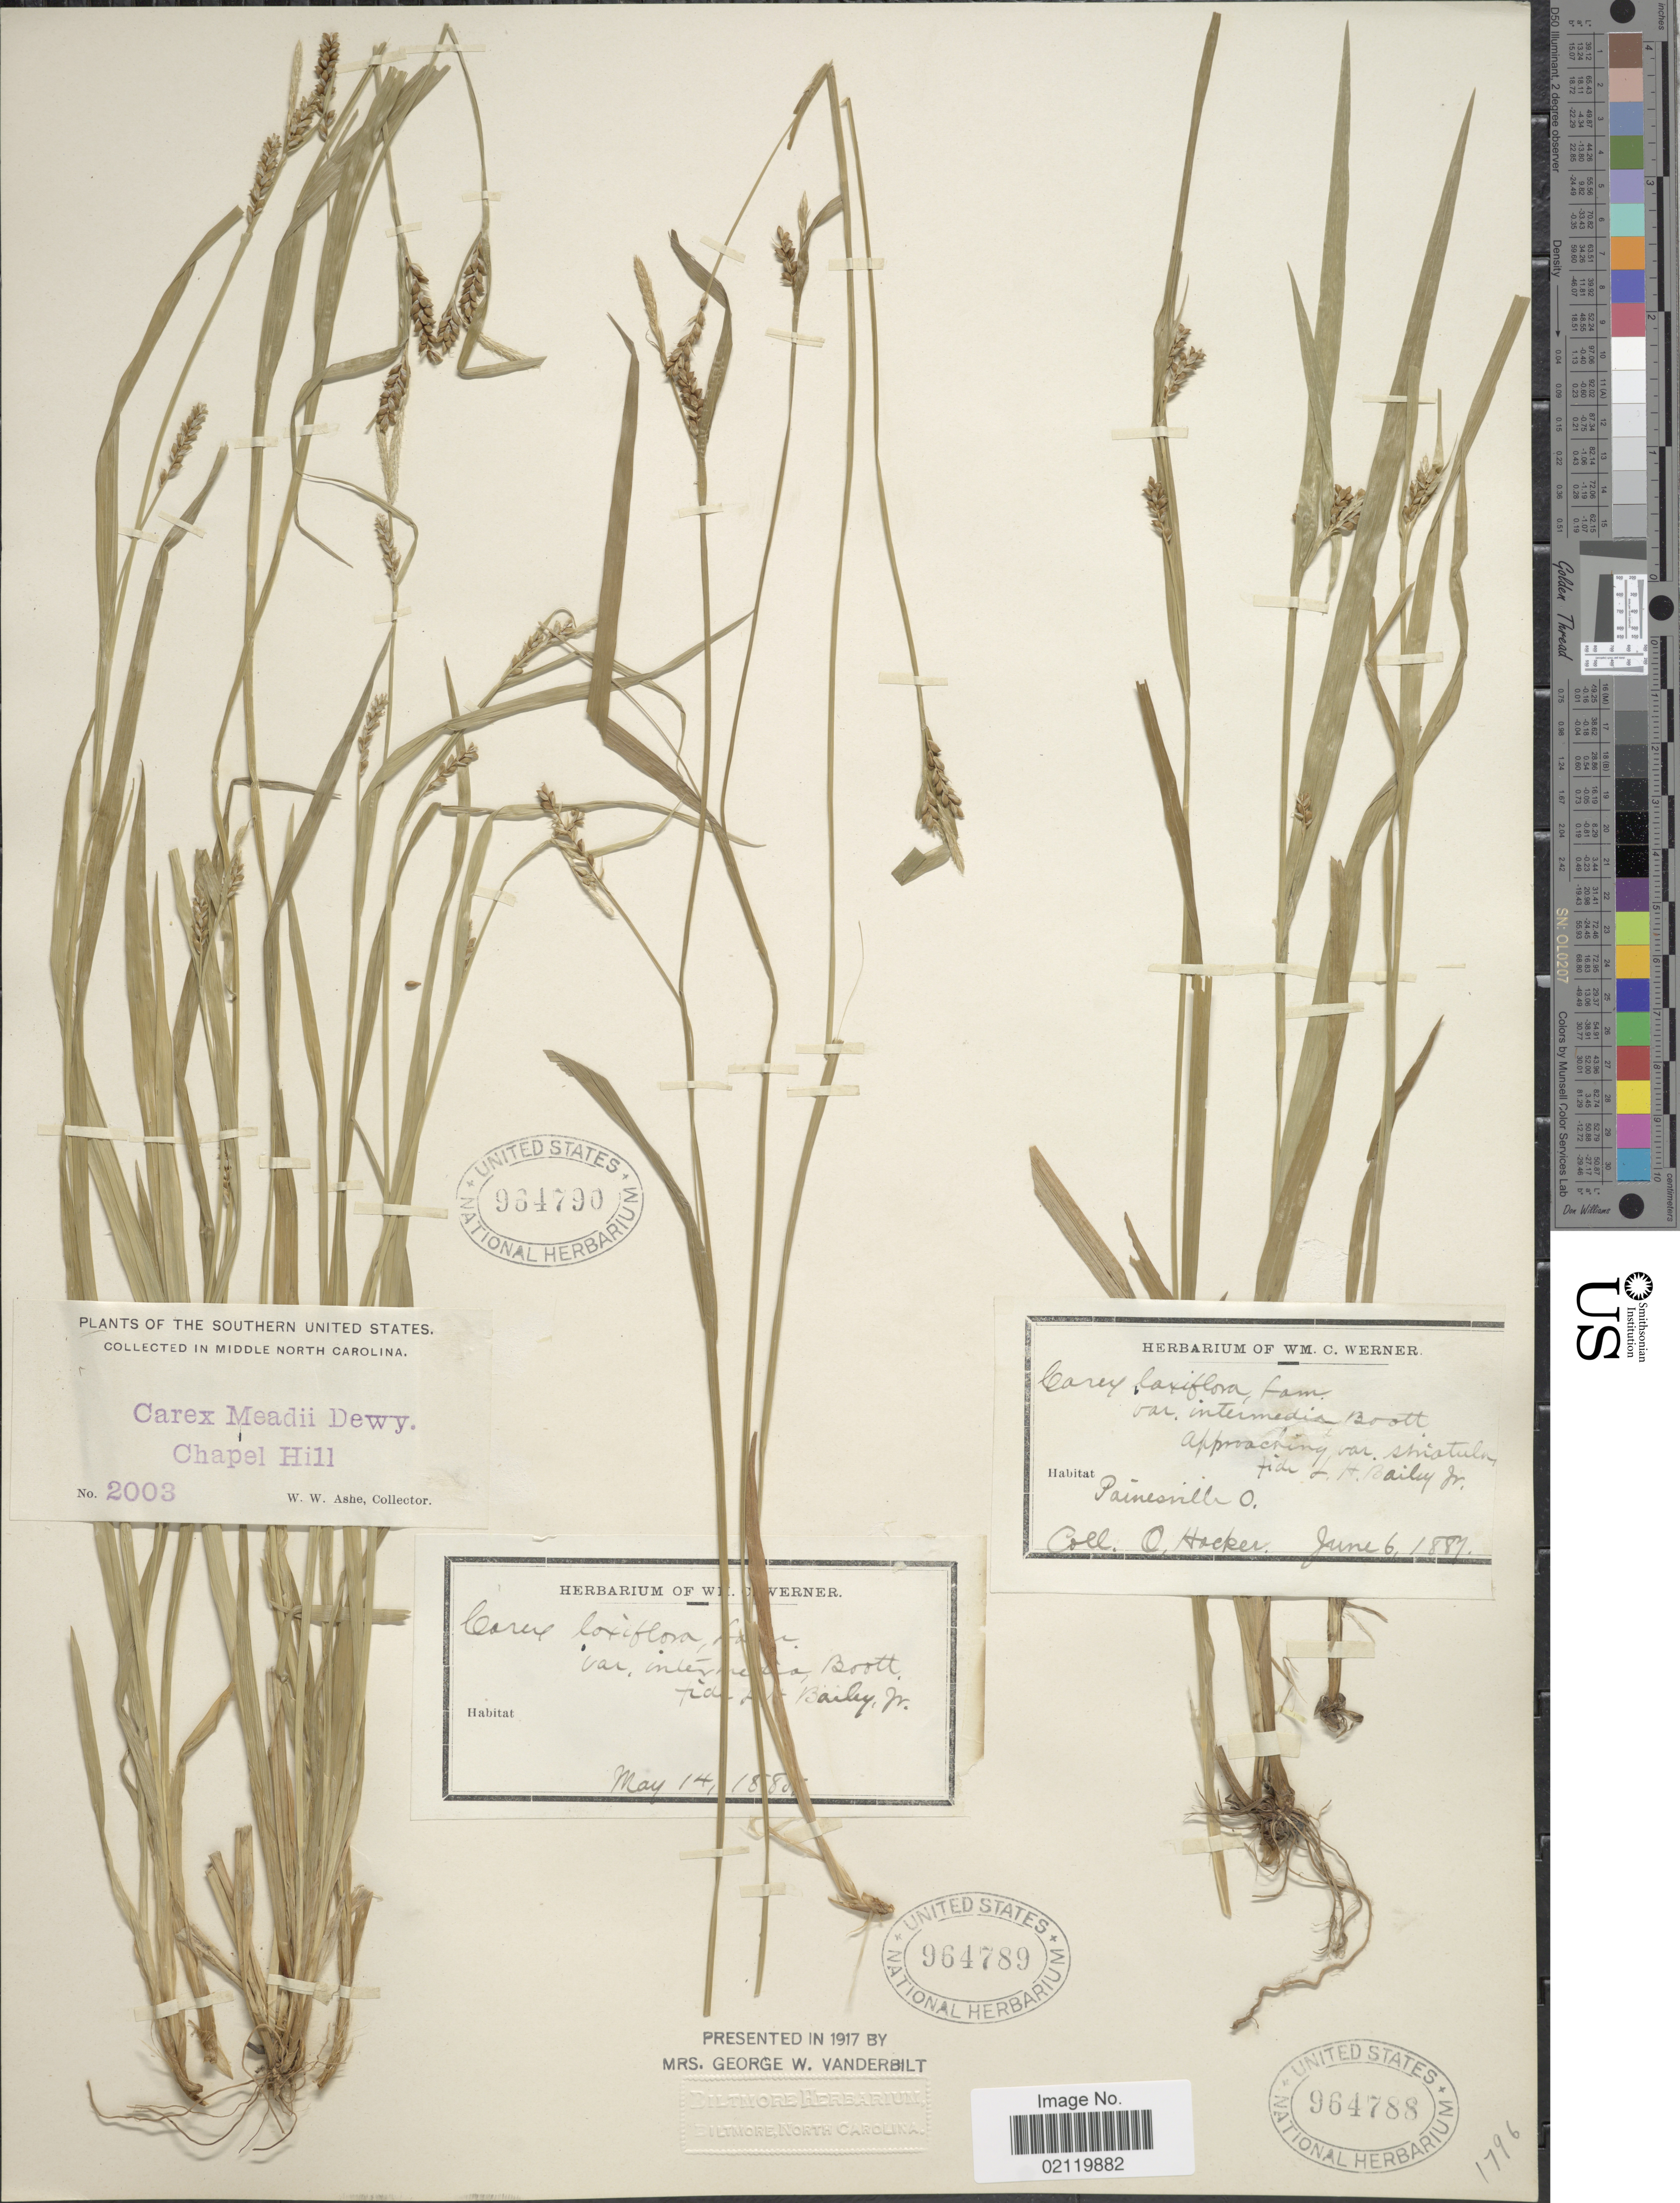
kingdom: Plantae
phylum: Tracheophyta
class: Liliopsida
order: Poales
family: Cyperaceae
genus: Carex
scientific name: Carex laxiflora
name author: Lam.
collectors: ex herb. Wm. C. Werner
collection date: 1880-05-14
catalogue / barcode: US 964789-2